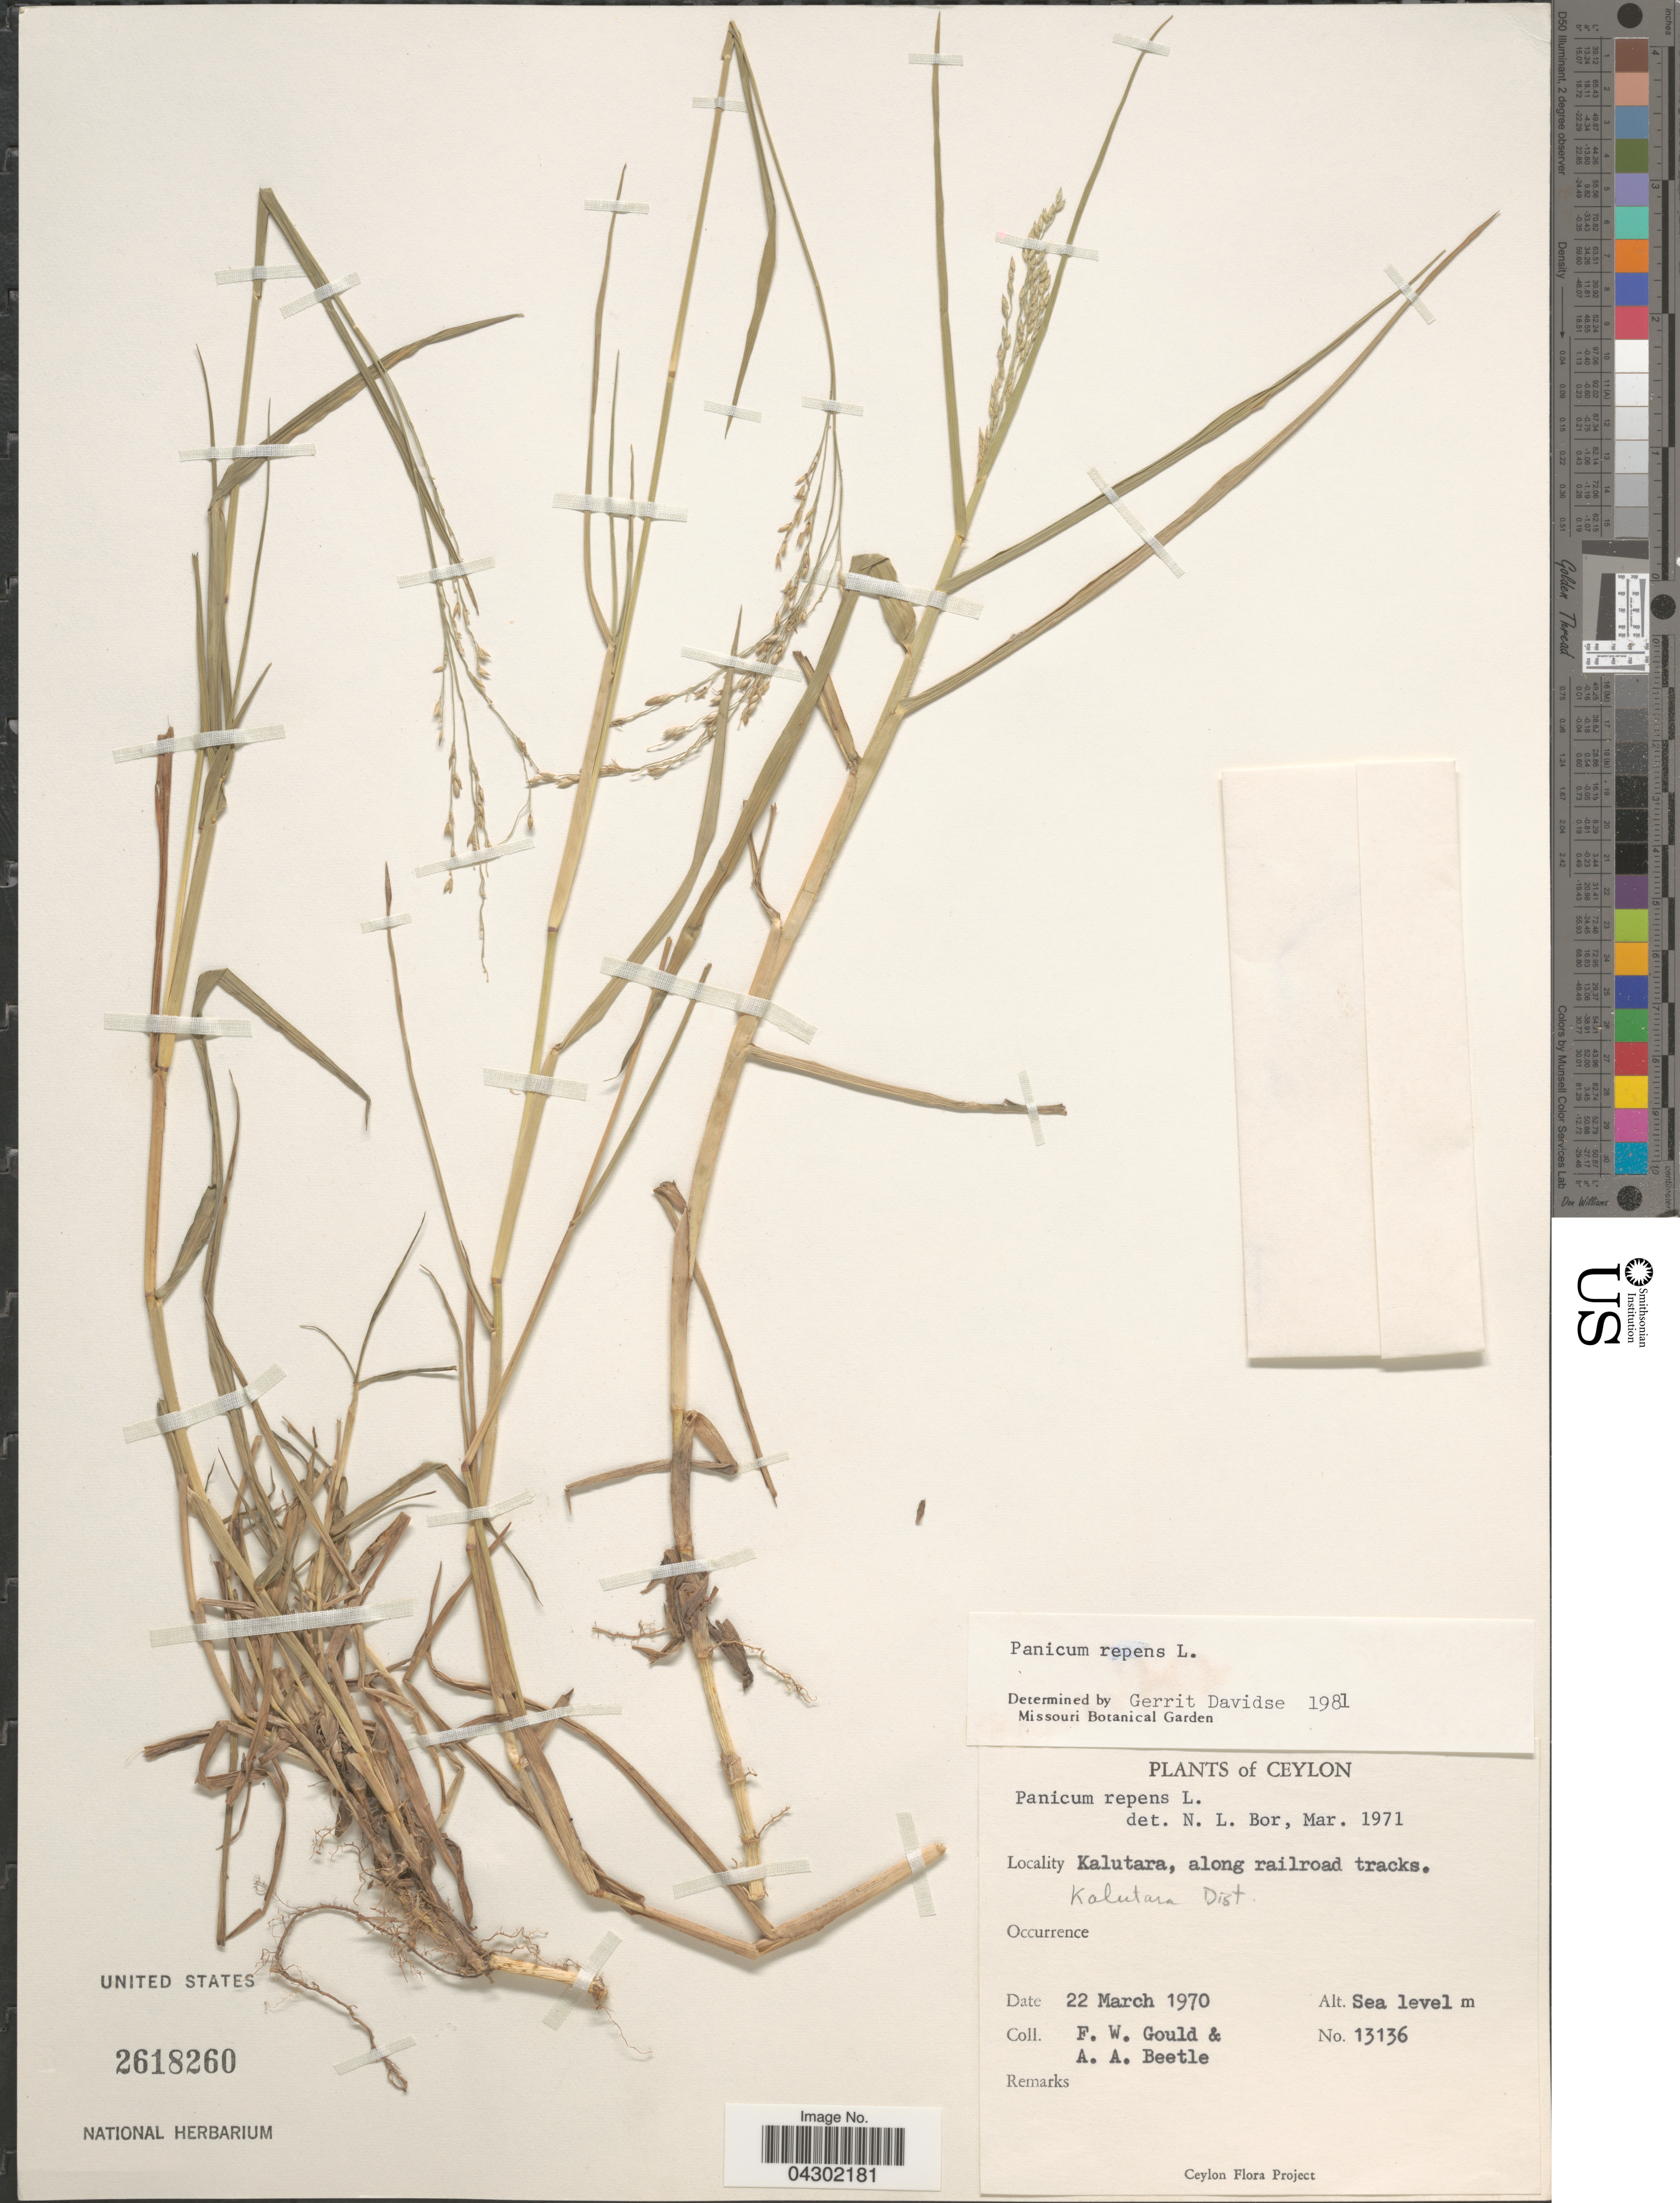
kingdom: Plantae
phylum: Tracheophyta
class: Liliopsida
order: Poales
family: Poaceae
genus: Panicum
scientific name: Panicum repens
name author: L.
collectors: F. W. Gould & A. A. Beetle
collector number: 13136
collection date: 1970-03-22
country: Sri Lanka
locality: Ceylon. Kalutara, along railroad tracks. Kalutara Dist.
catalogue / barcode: US 2618260